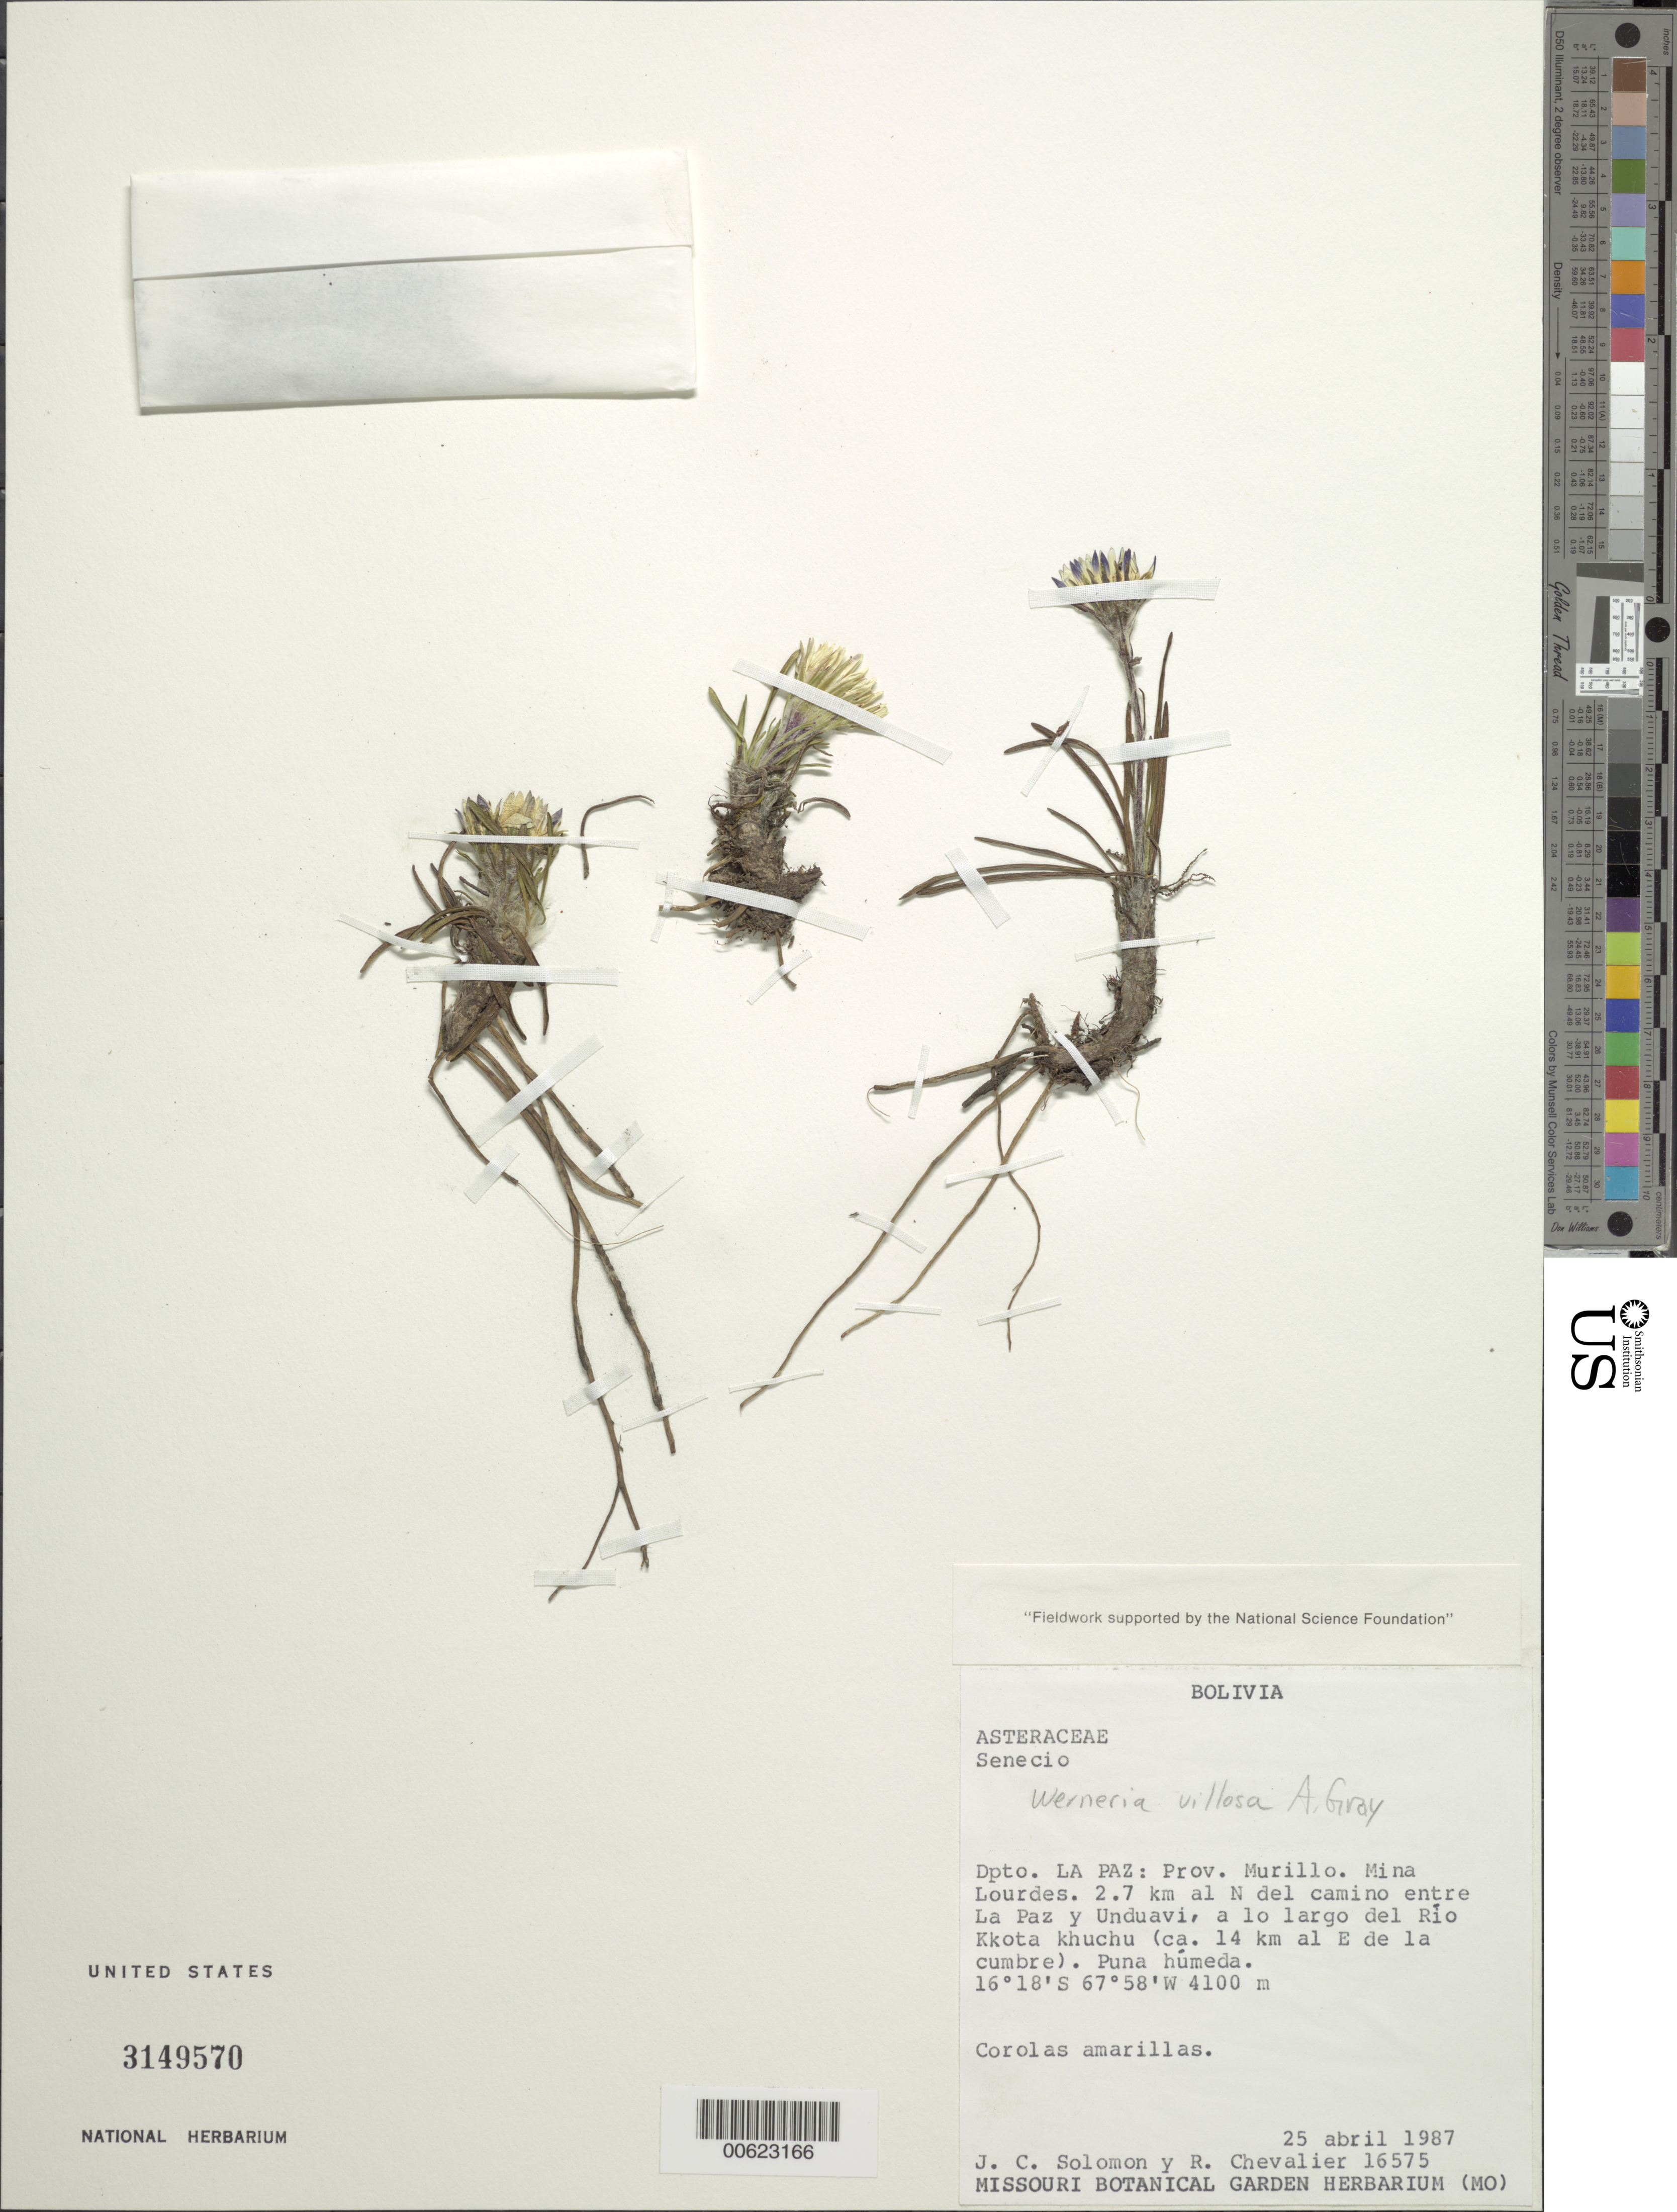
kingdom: Plantae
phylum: Tracheophyta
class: Magnoliopsida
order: Asterales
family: Asteraceae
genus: Werneria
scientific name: Werneria villosa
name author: A. Gray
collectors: J. C. Solomon & R. C. Chevalier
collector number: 16575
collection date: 1987-04-25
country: Bolivia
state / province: La Paz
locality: Murillo: Mina Lourdes, 2.7 km N del camino entre La Paz y Unduavi, a lo largo del Río Kkota khuchu (ca. 14 km al E de la cumbre)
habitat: Puna húmeda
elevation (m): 4100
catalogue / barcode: US 3149570